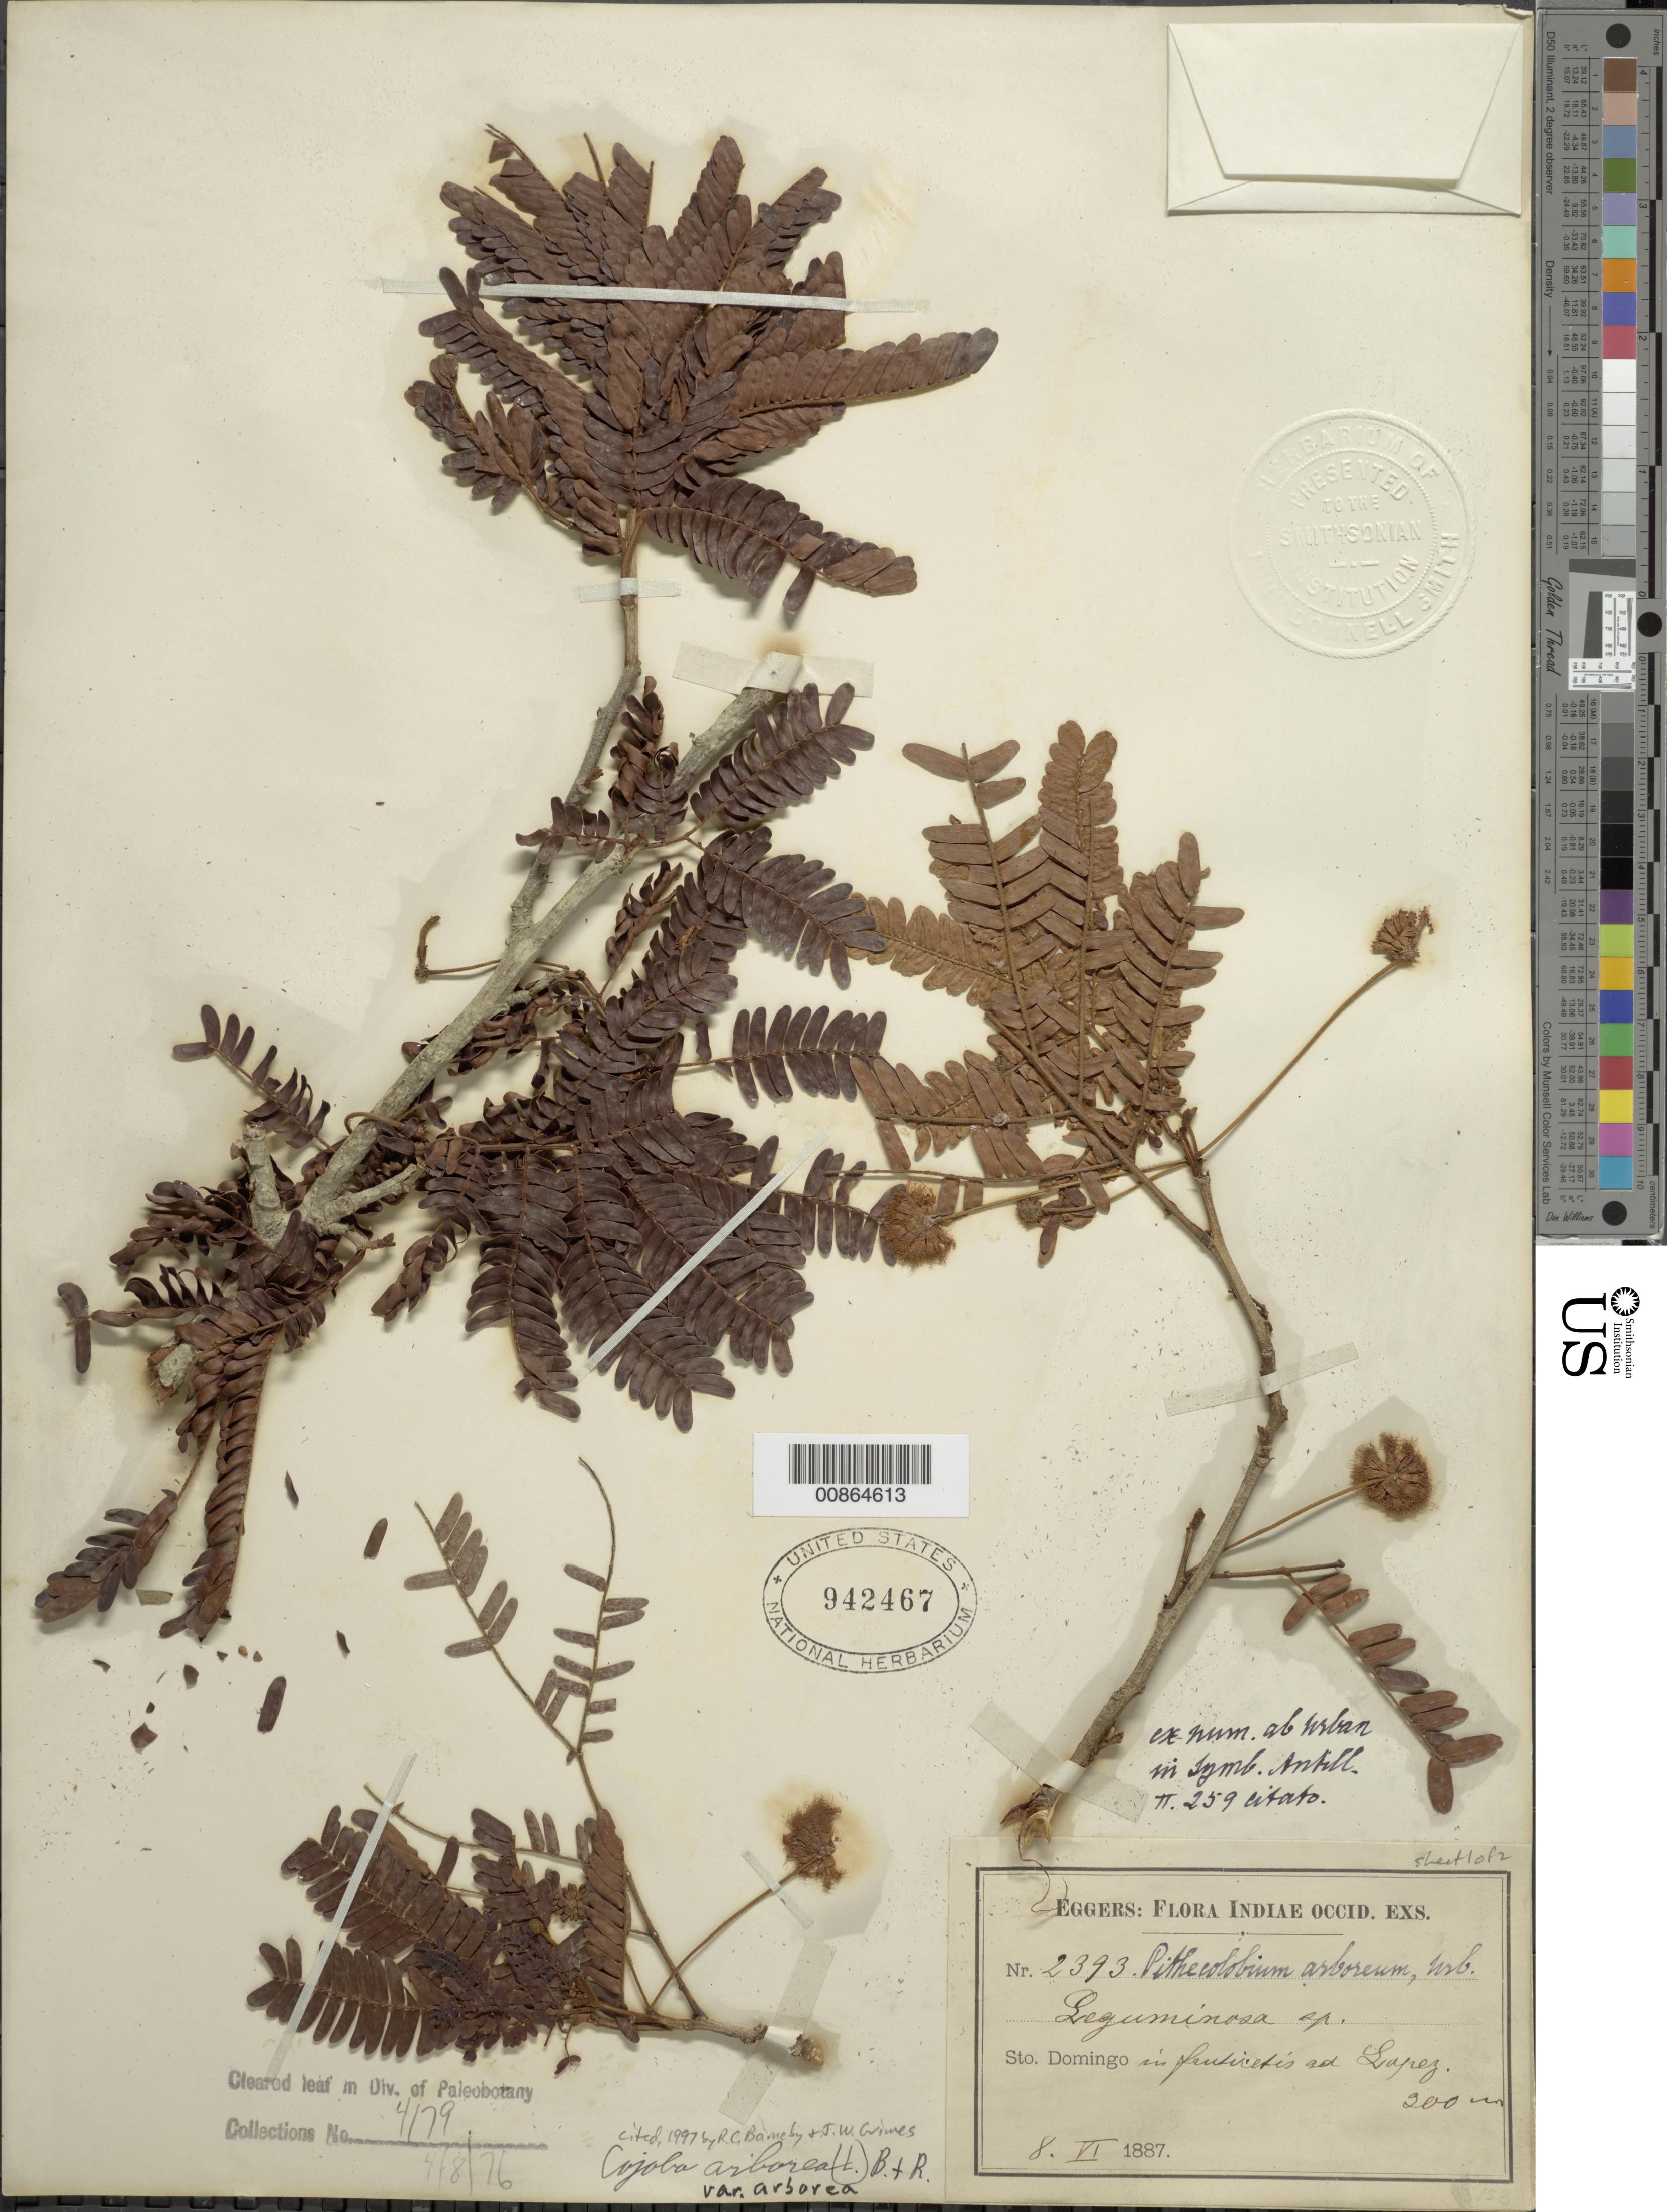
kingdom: Plantae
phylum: Tracheophyta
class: Magnoliopsida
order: Fabales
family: Fabaceae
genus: Cojoba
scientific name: Cojoba arborea var. arborea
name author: (L.) Britton & Rose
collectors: H. F. A. von Eggers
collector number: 2393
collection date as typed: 08 Jun 1887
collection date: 1887-06-08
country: Dominican Republic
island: Hispaniola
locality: Ad Lopez.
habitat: In frutisetis.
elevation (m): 200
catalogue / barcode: US 942467